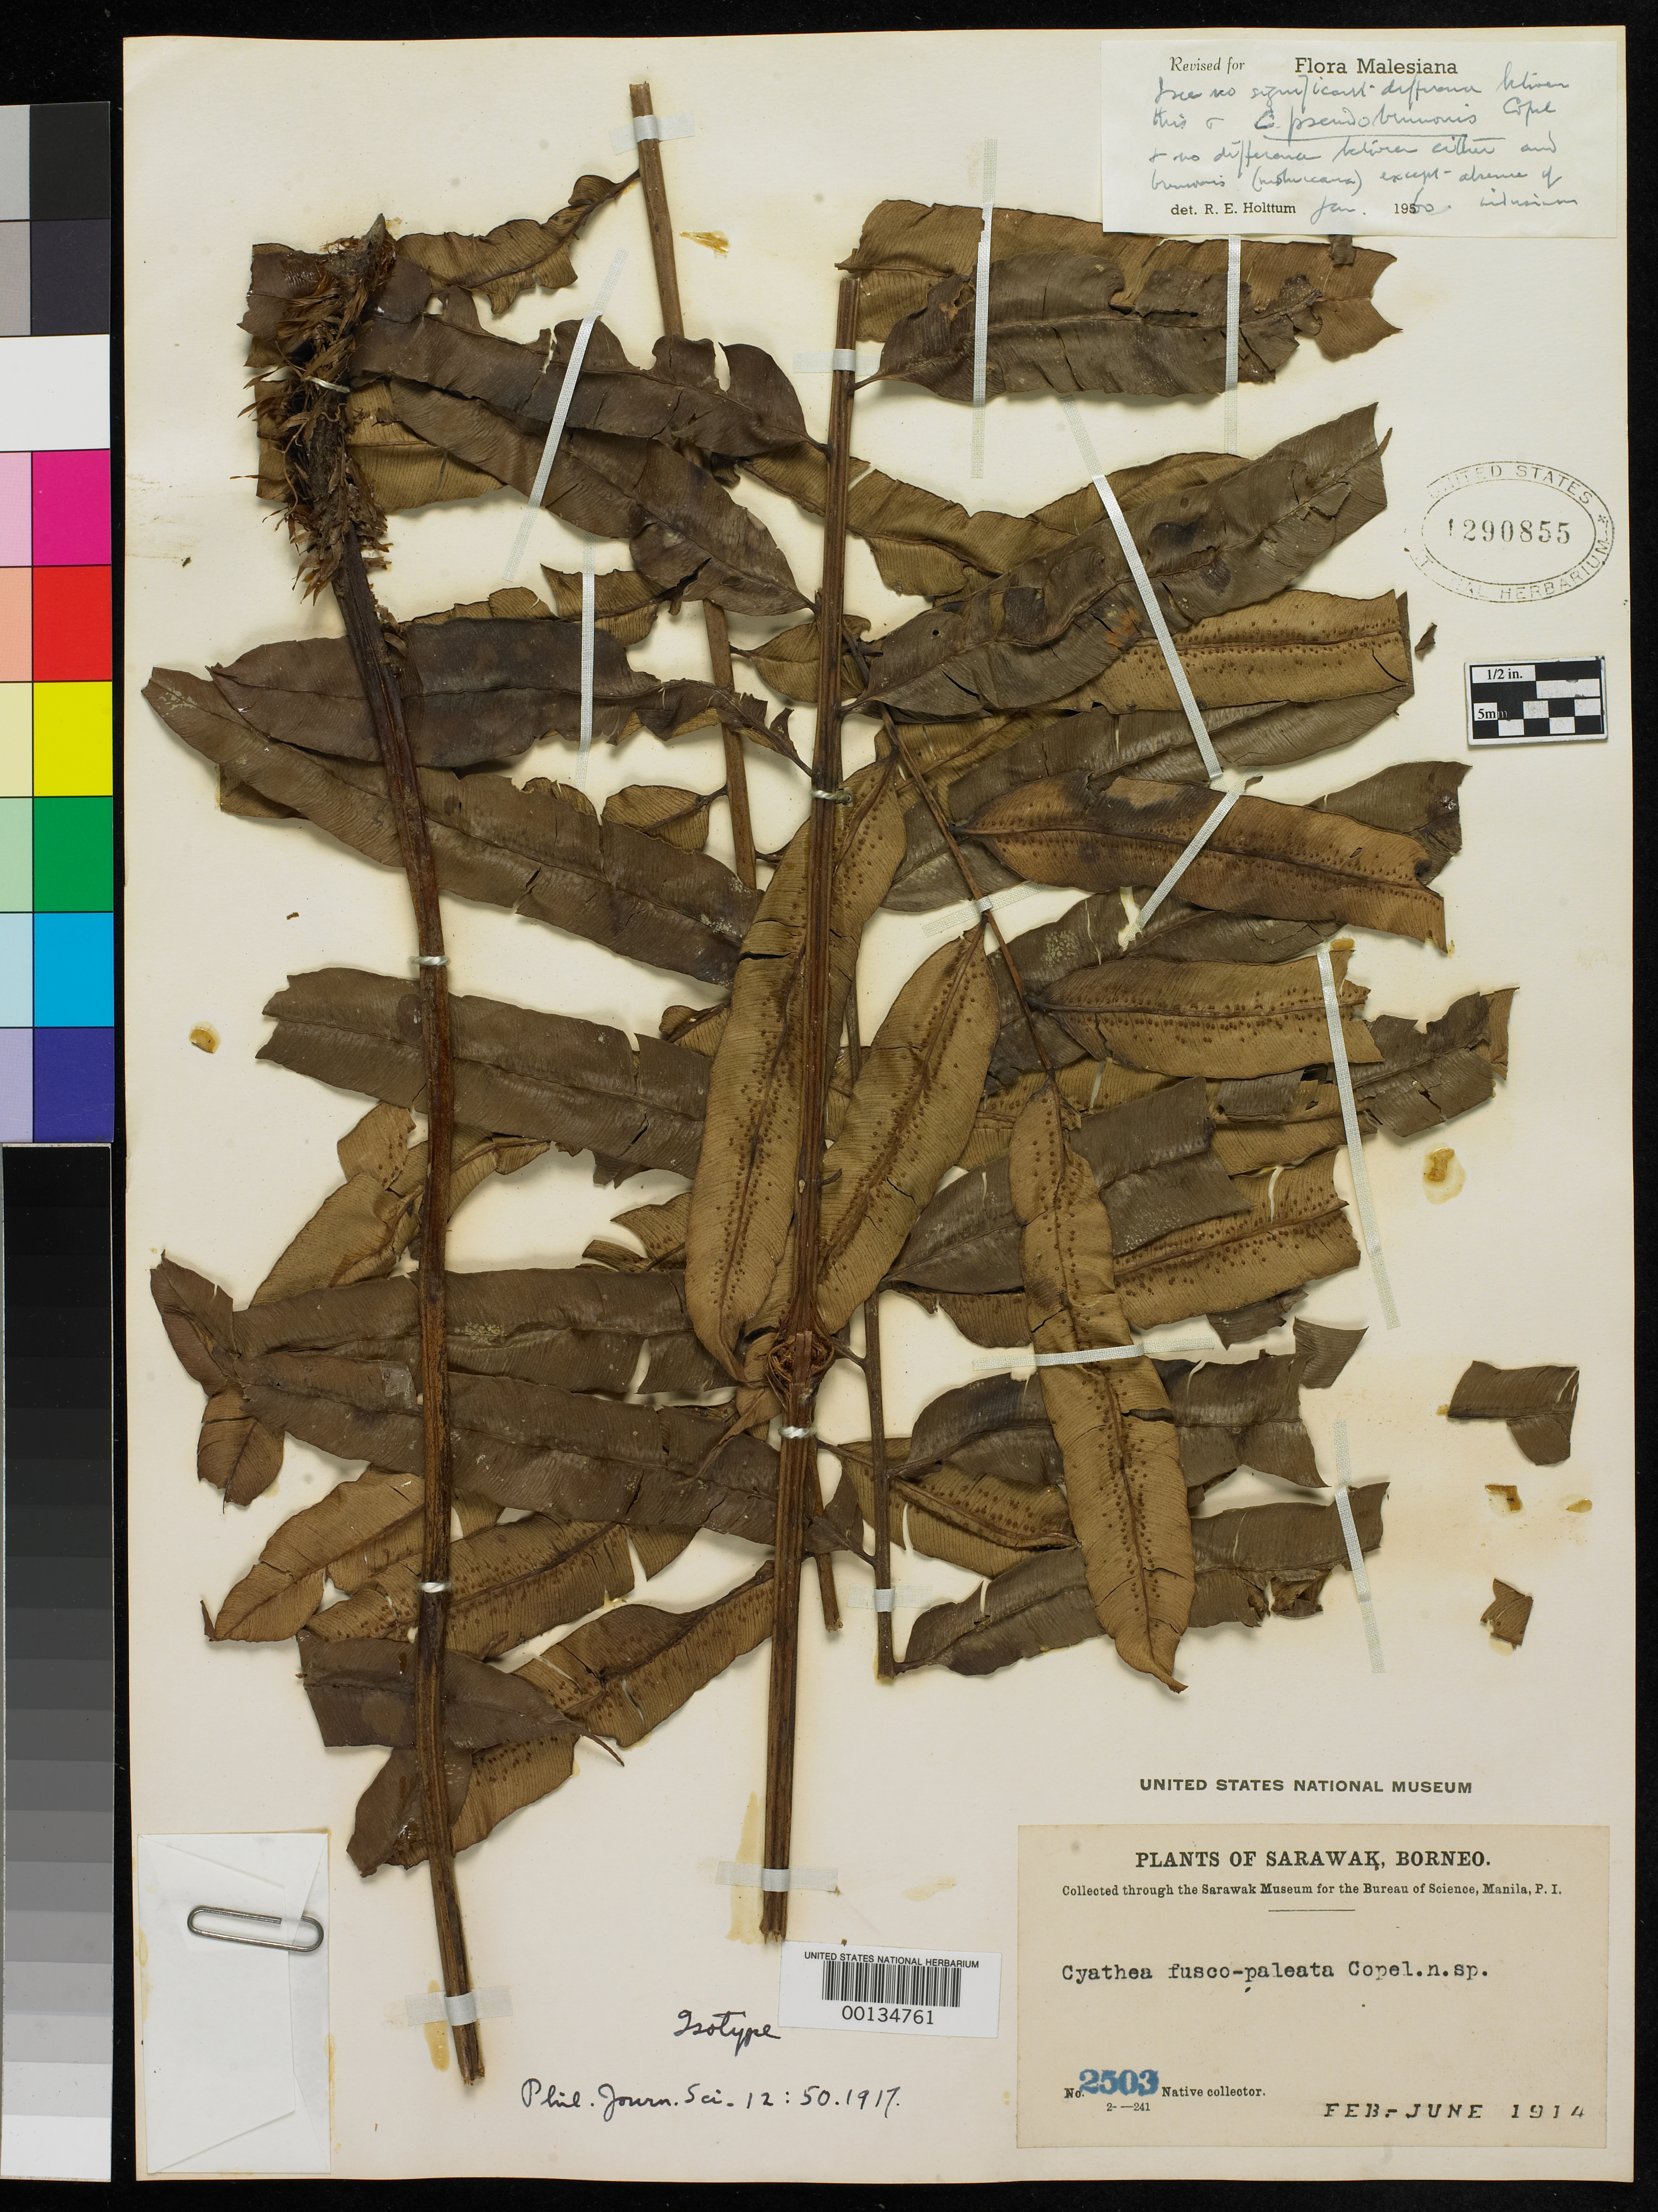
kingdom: Plantae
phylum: Tracheophyta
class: Polypodiopsida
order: Cyatheales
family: Cyatheaceae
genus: Cyathea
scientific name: Cyathea fusco-paleata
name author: Copel.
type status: Isotype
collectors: Native collector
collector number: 2503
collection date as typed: Feb 1914 to -- Jun 1914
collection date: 1914-02/1914-06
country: Malaysia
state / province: Sarawak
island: Borneo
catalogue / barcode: US 1290855